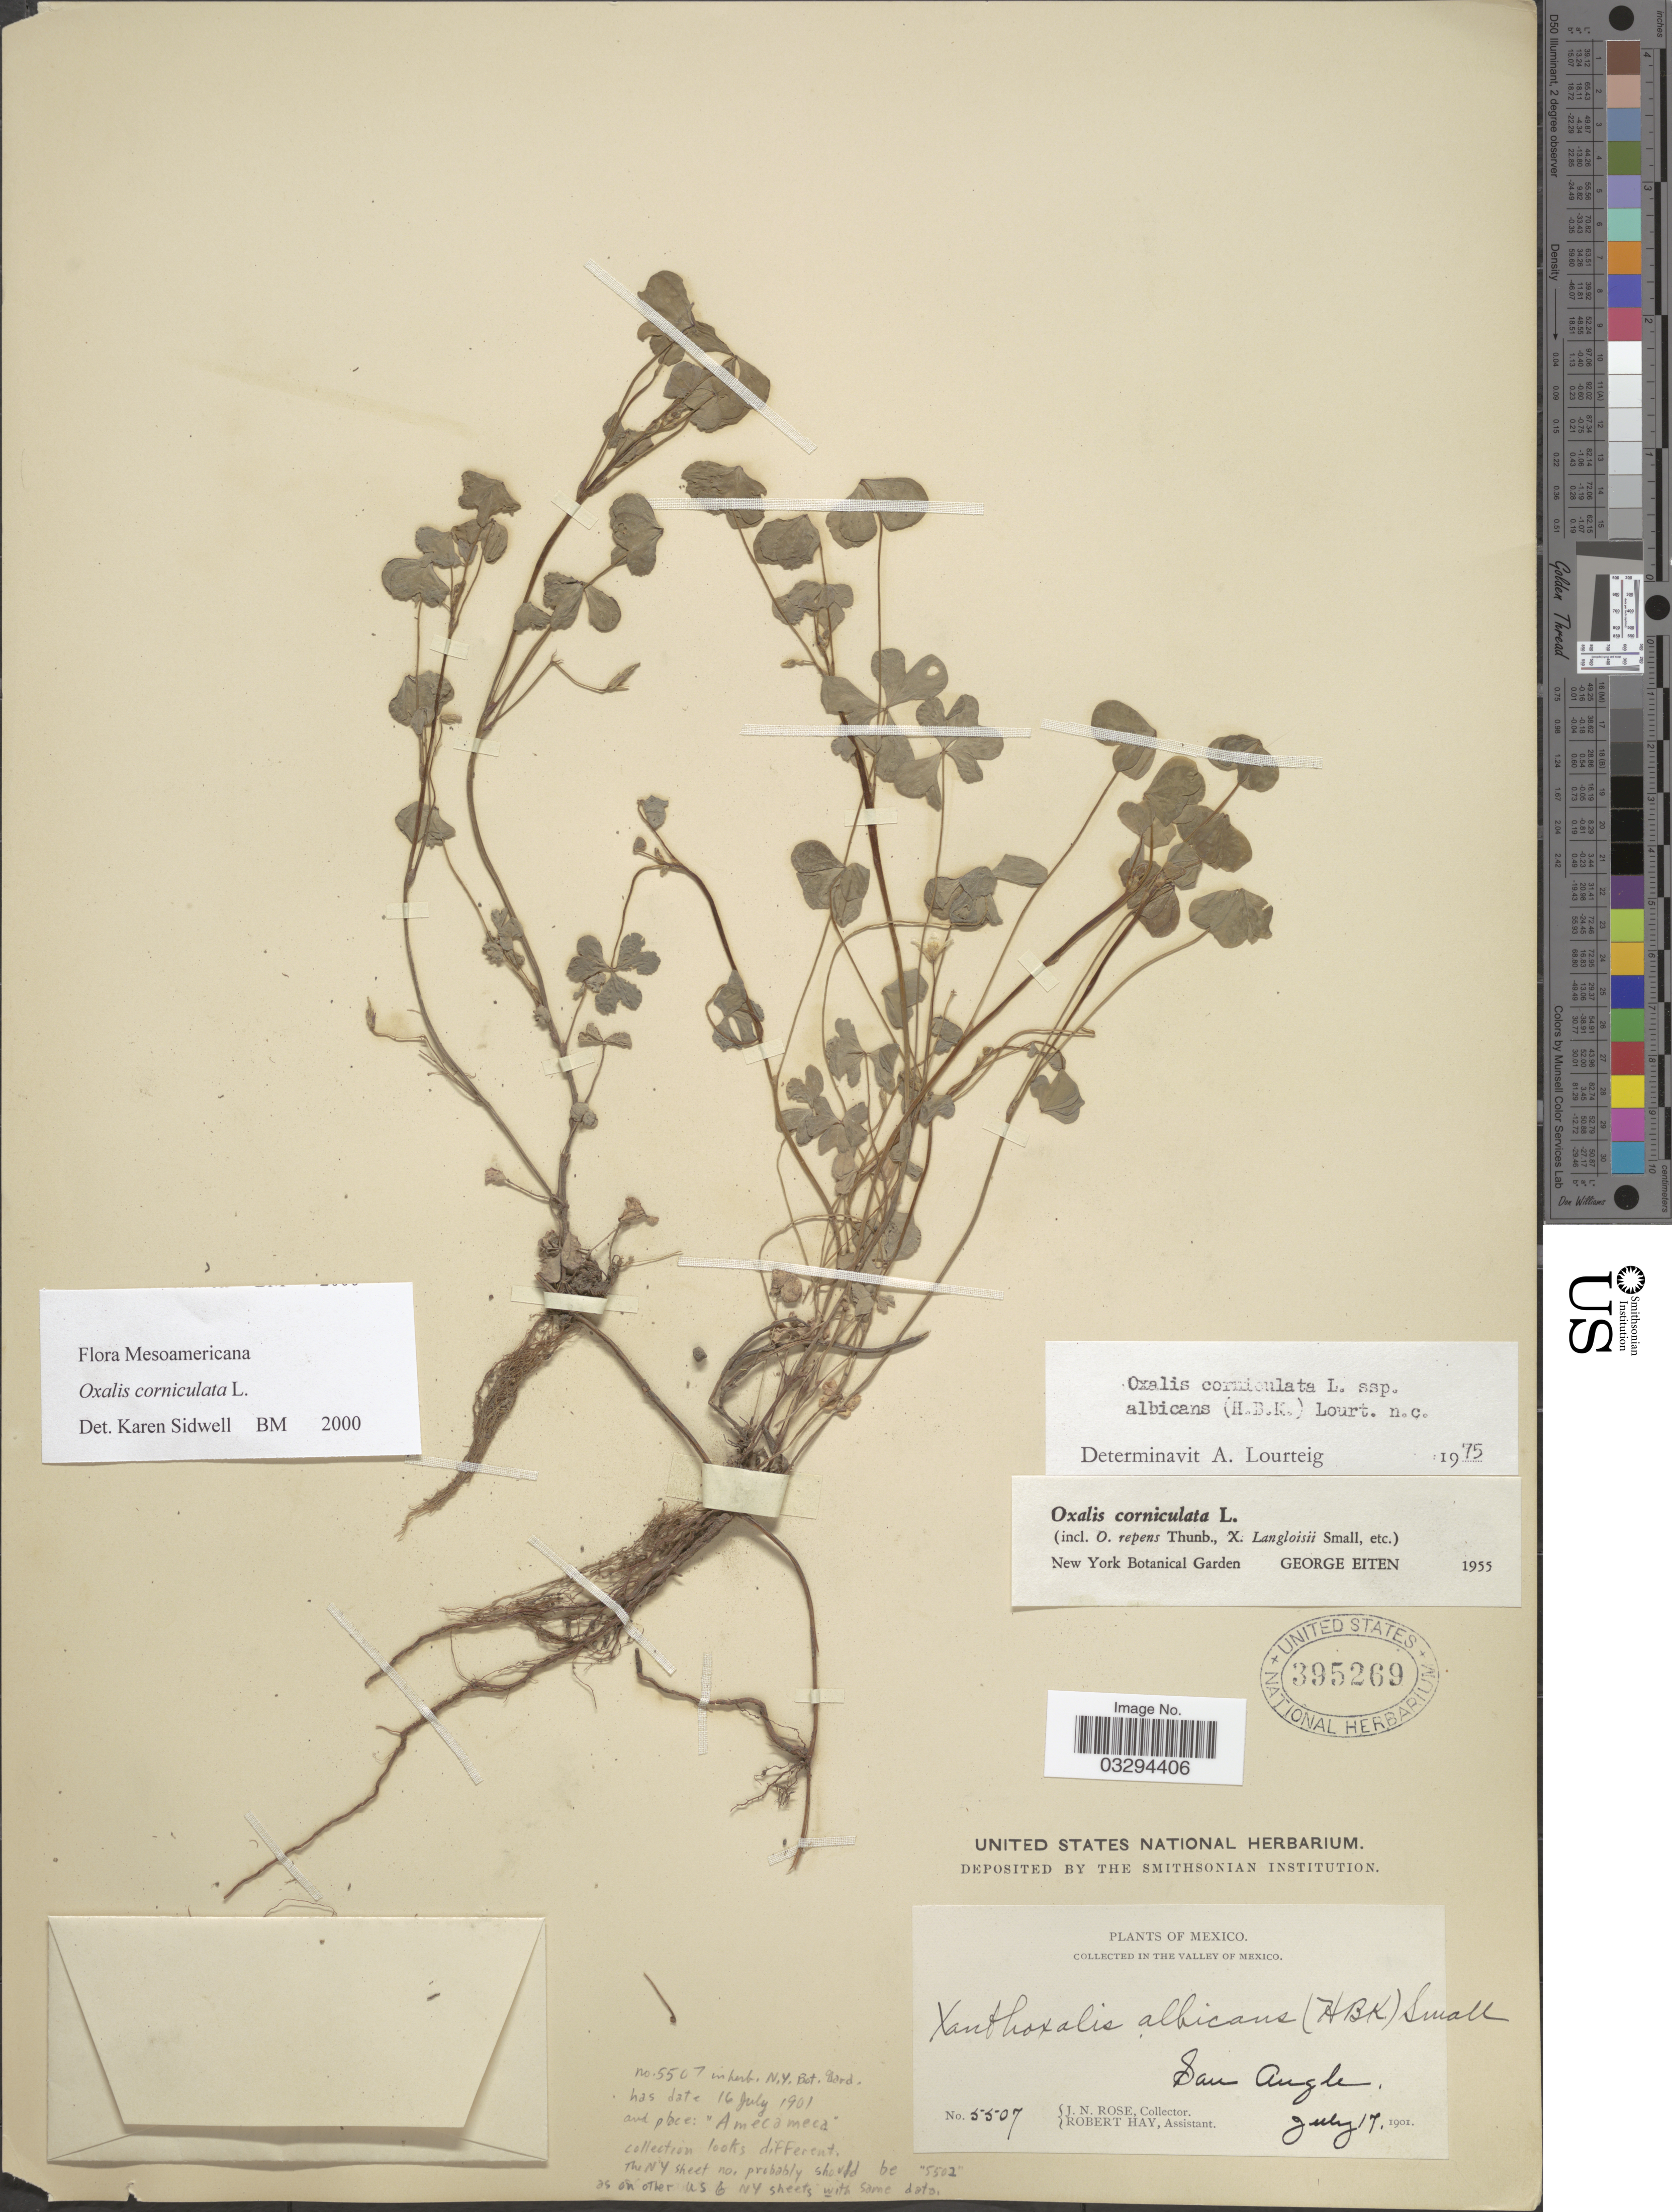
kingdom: Plantae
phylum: Tracheophyta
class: Magnoliopsida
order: Oxalidales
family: Oxalidaceae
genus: Oxalis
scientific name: Oxalis corniculata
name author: L.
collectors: J. N. Rose & R. Hay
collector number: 5507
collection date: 1901-07-17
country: Mexico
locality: In the Valley of Mexico. San Angle.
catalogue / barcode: US 395269